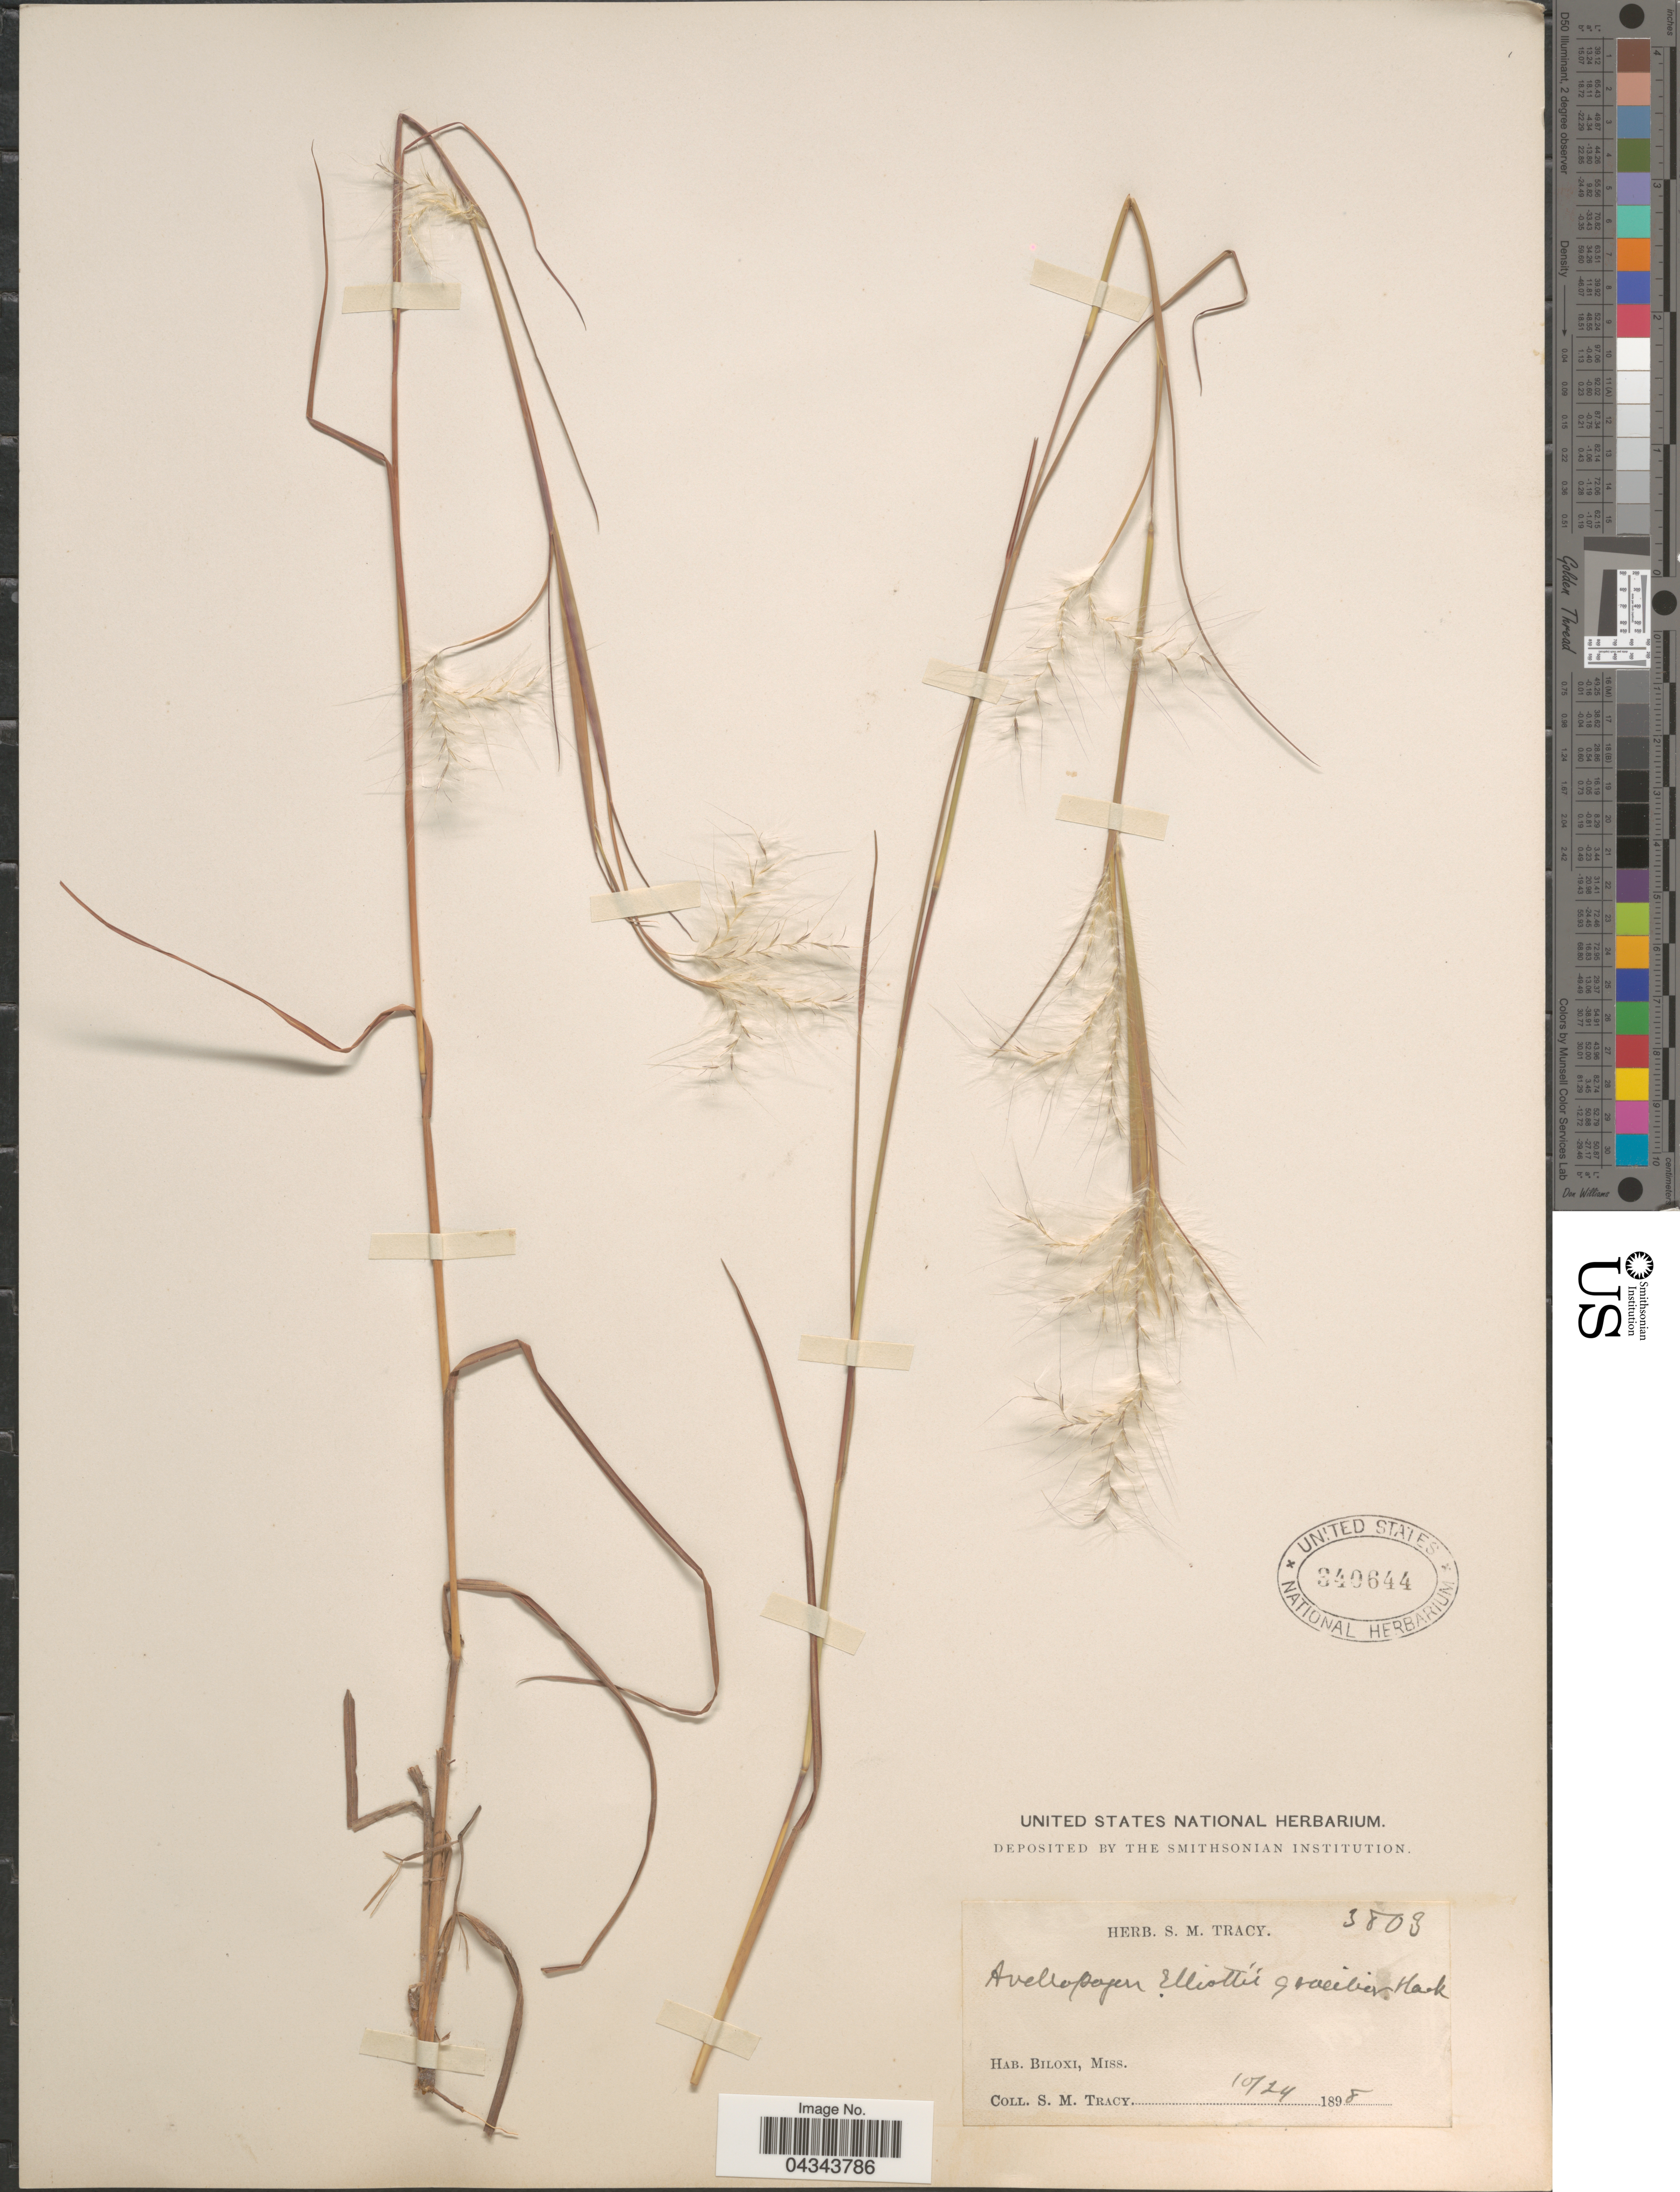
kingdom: Plantae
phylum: Tracheophyta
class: Liliopsida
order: Poales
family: Poaceae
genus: Andropogon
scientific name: Andropogon ternarius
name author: Michx.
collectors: S. M. Tracy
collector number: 3803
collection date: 1898-10-24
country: United States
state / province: Mississippi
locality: Biloxi.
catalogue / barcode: US 340644